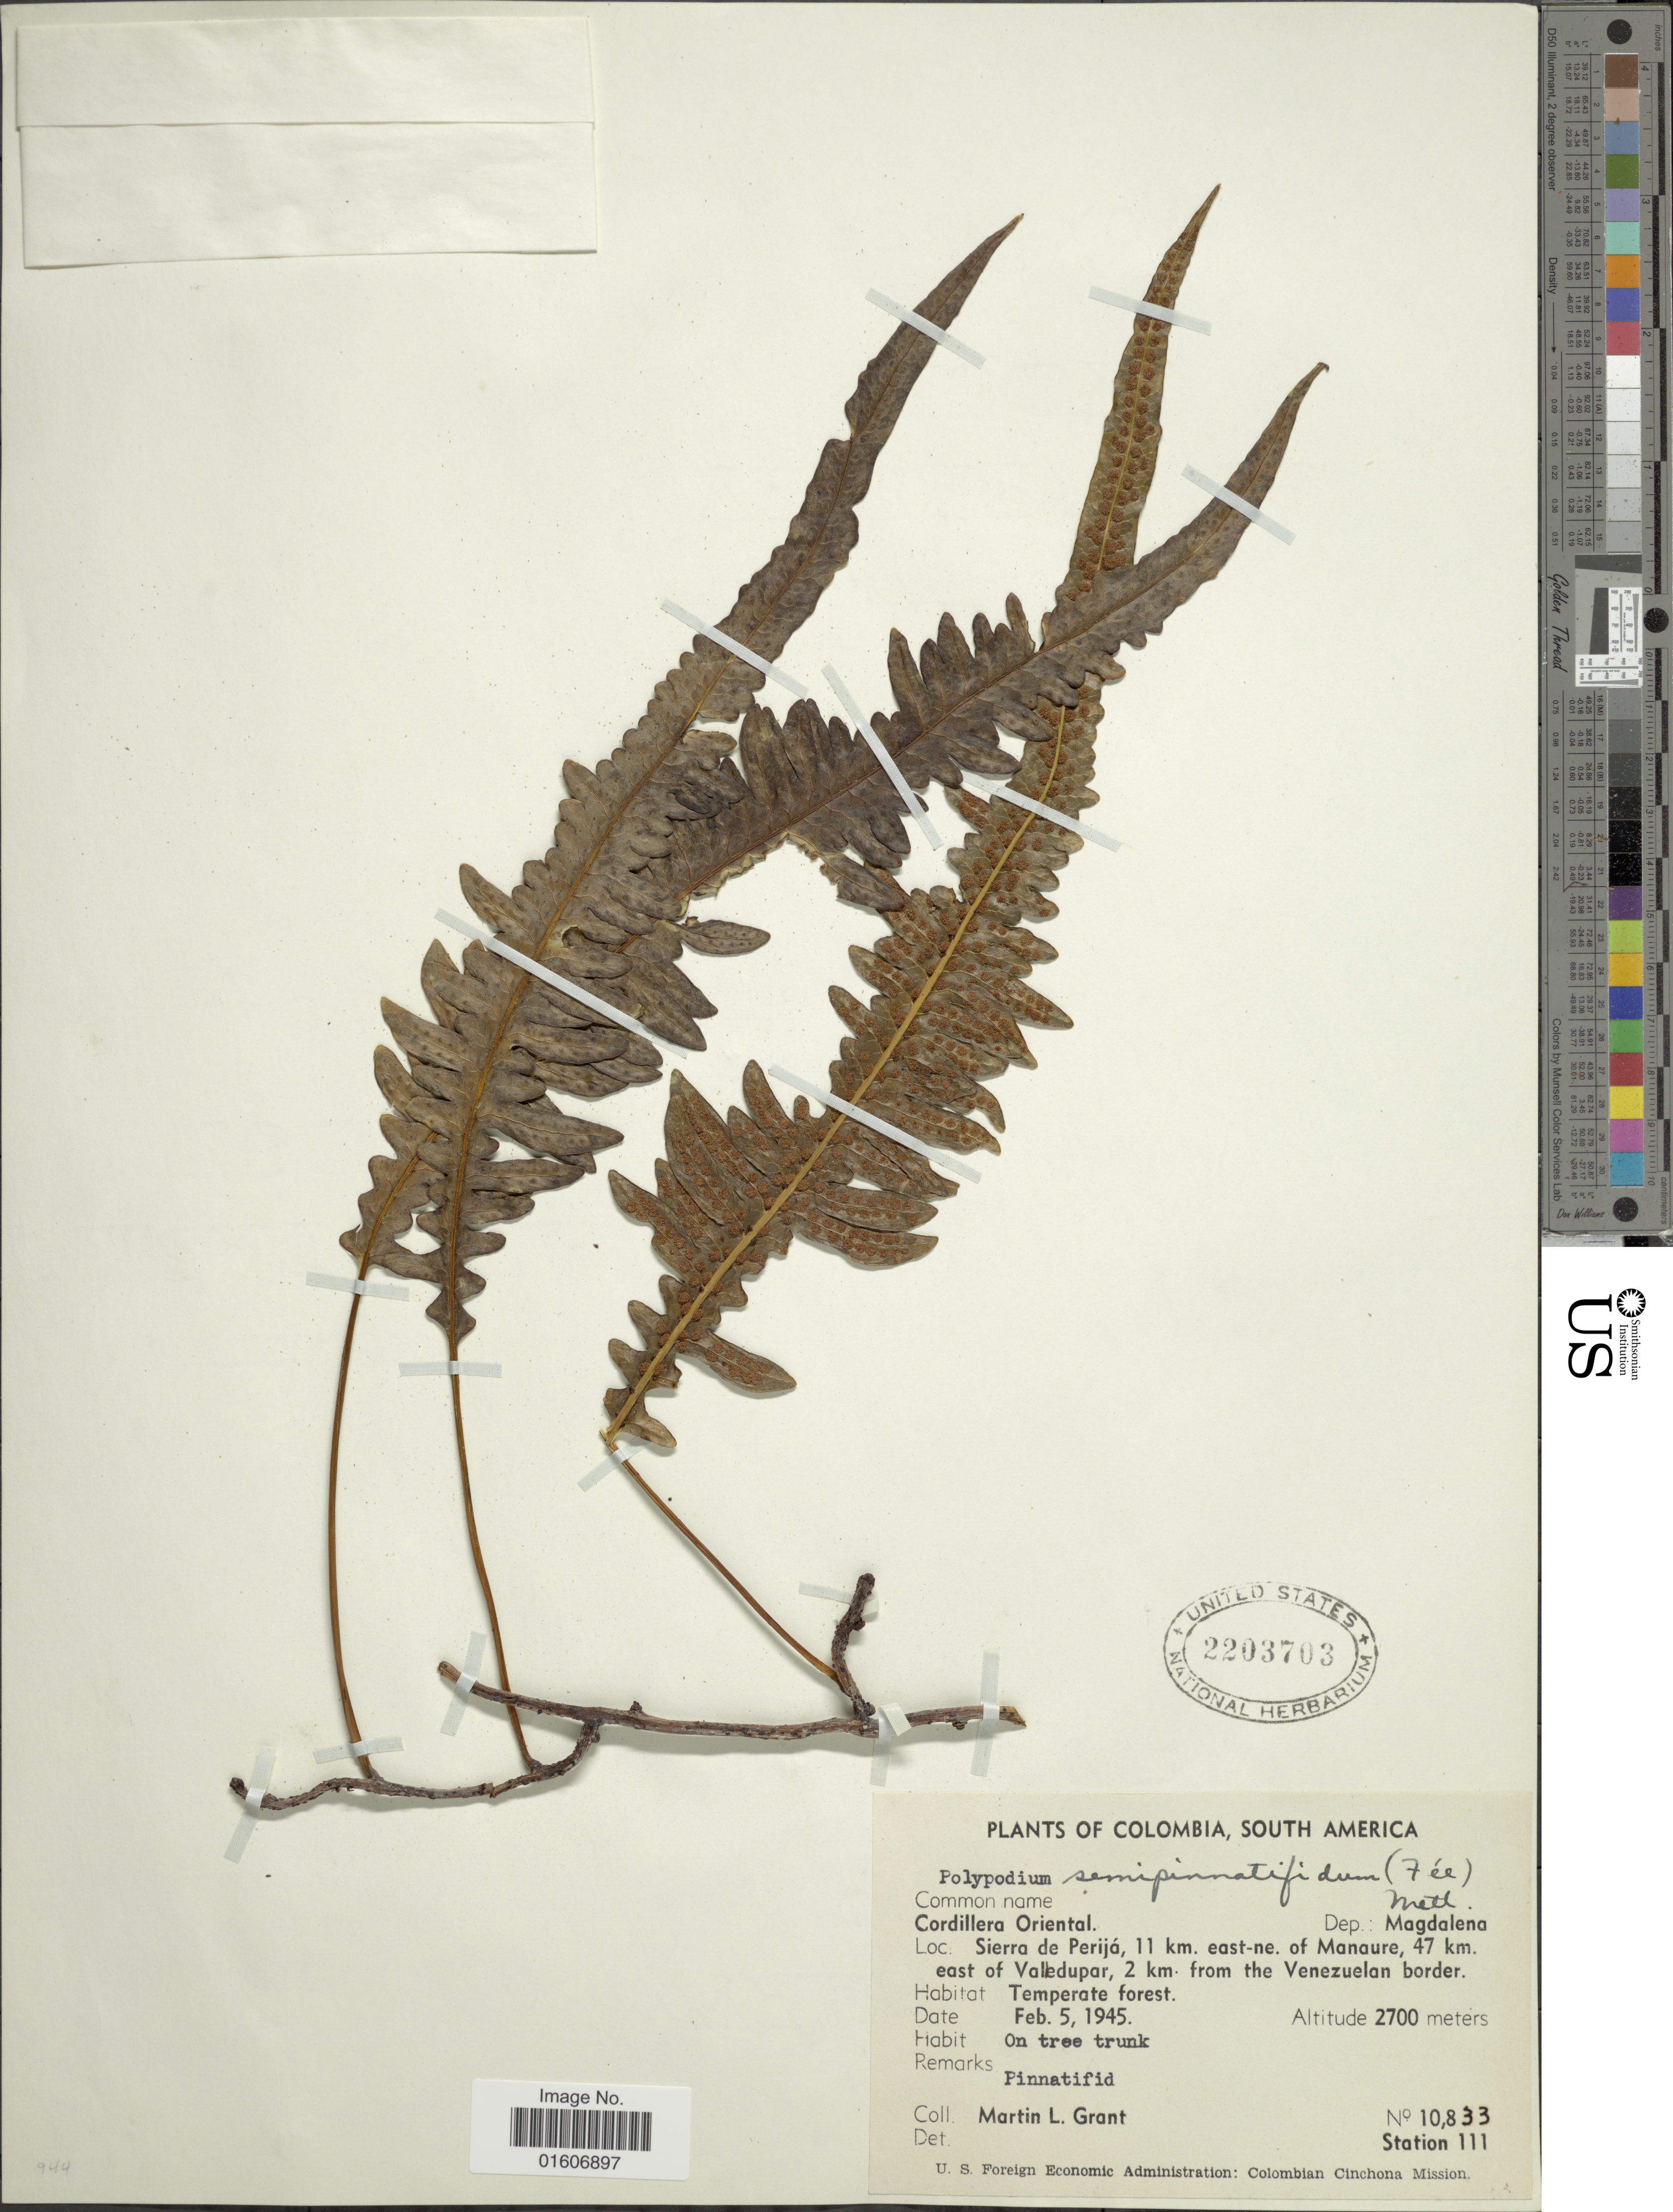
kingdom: Plantae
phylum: Tracheophyta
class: Polypodiopsida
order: Polypodiales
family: Polypodiaceae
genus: Serpocaulon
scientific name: Serpocaulon semipinnatifidum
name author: (Fée) A.R. Sm.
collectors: M. L. Grant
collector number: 10833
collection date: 1945-02-05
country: Colombia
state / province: Magdalena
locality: Cordillera Oriental, Dep.: Magdalena,Sierra de Perijá, 11 km. east-ne of Manaure, 47 km east of Valledupar, 2 km from the Venezuelan border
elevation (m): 2700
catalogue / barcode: US 2203703